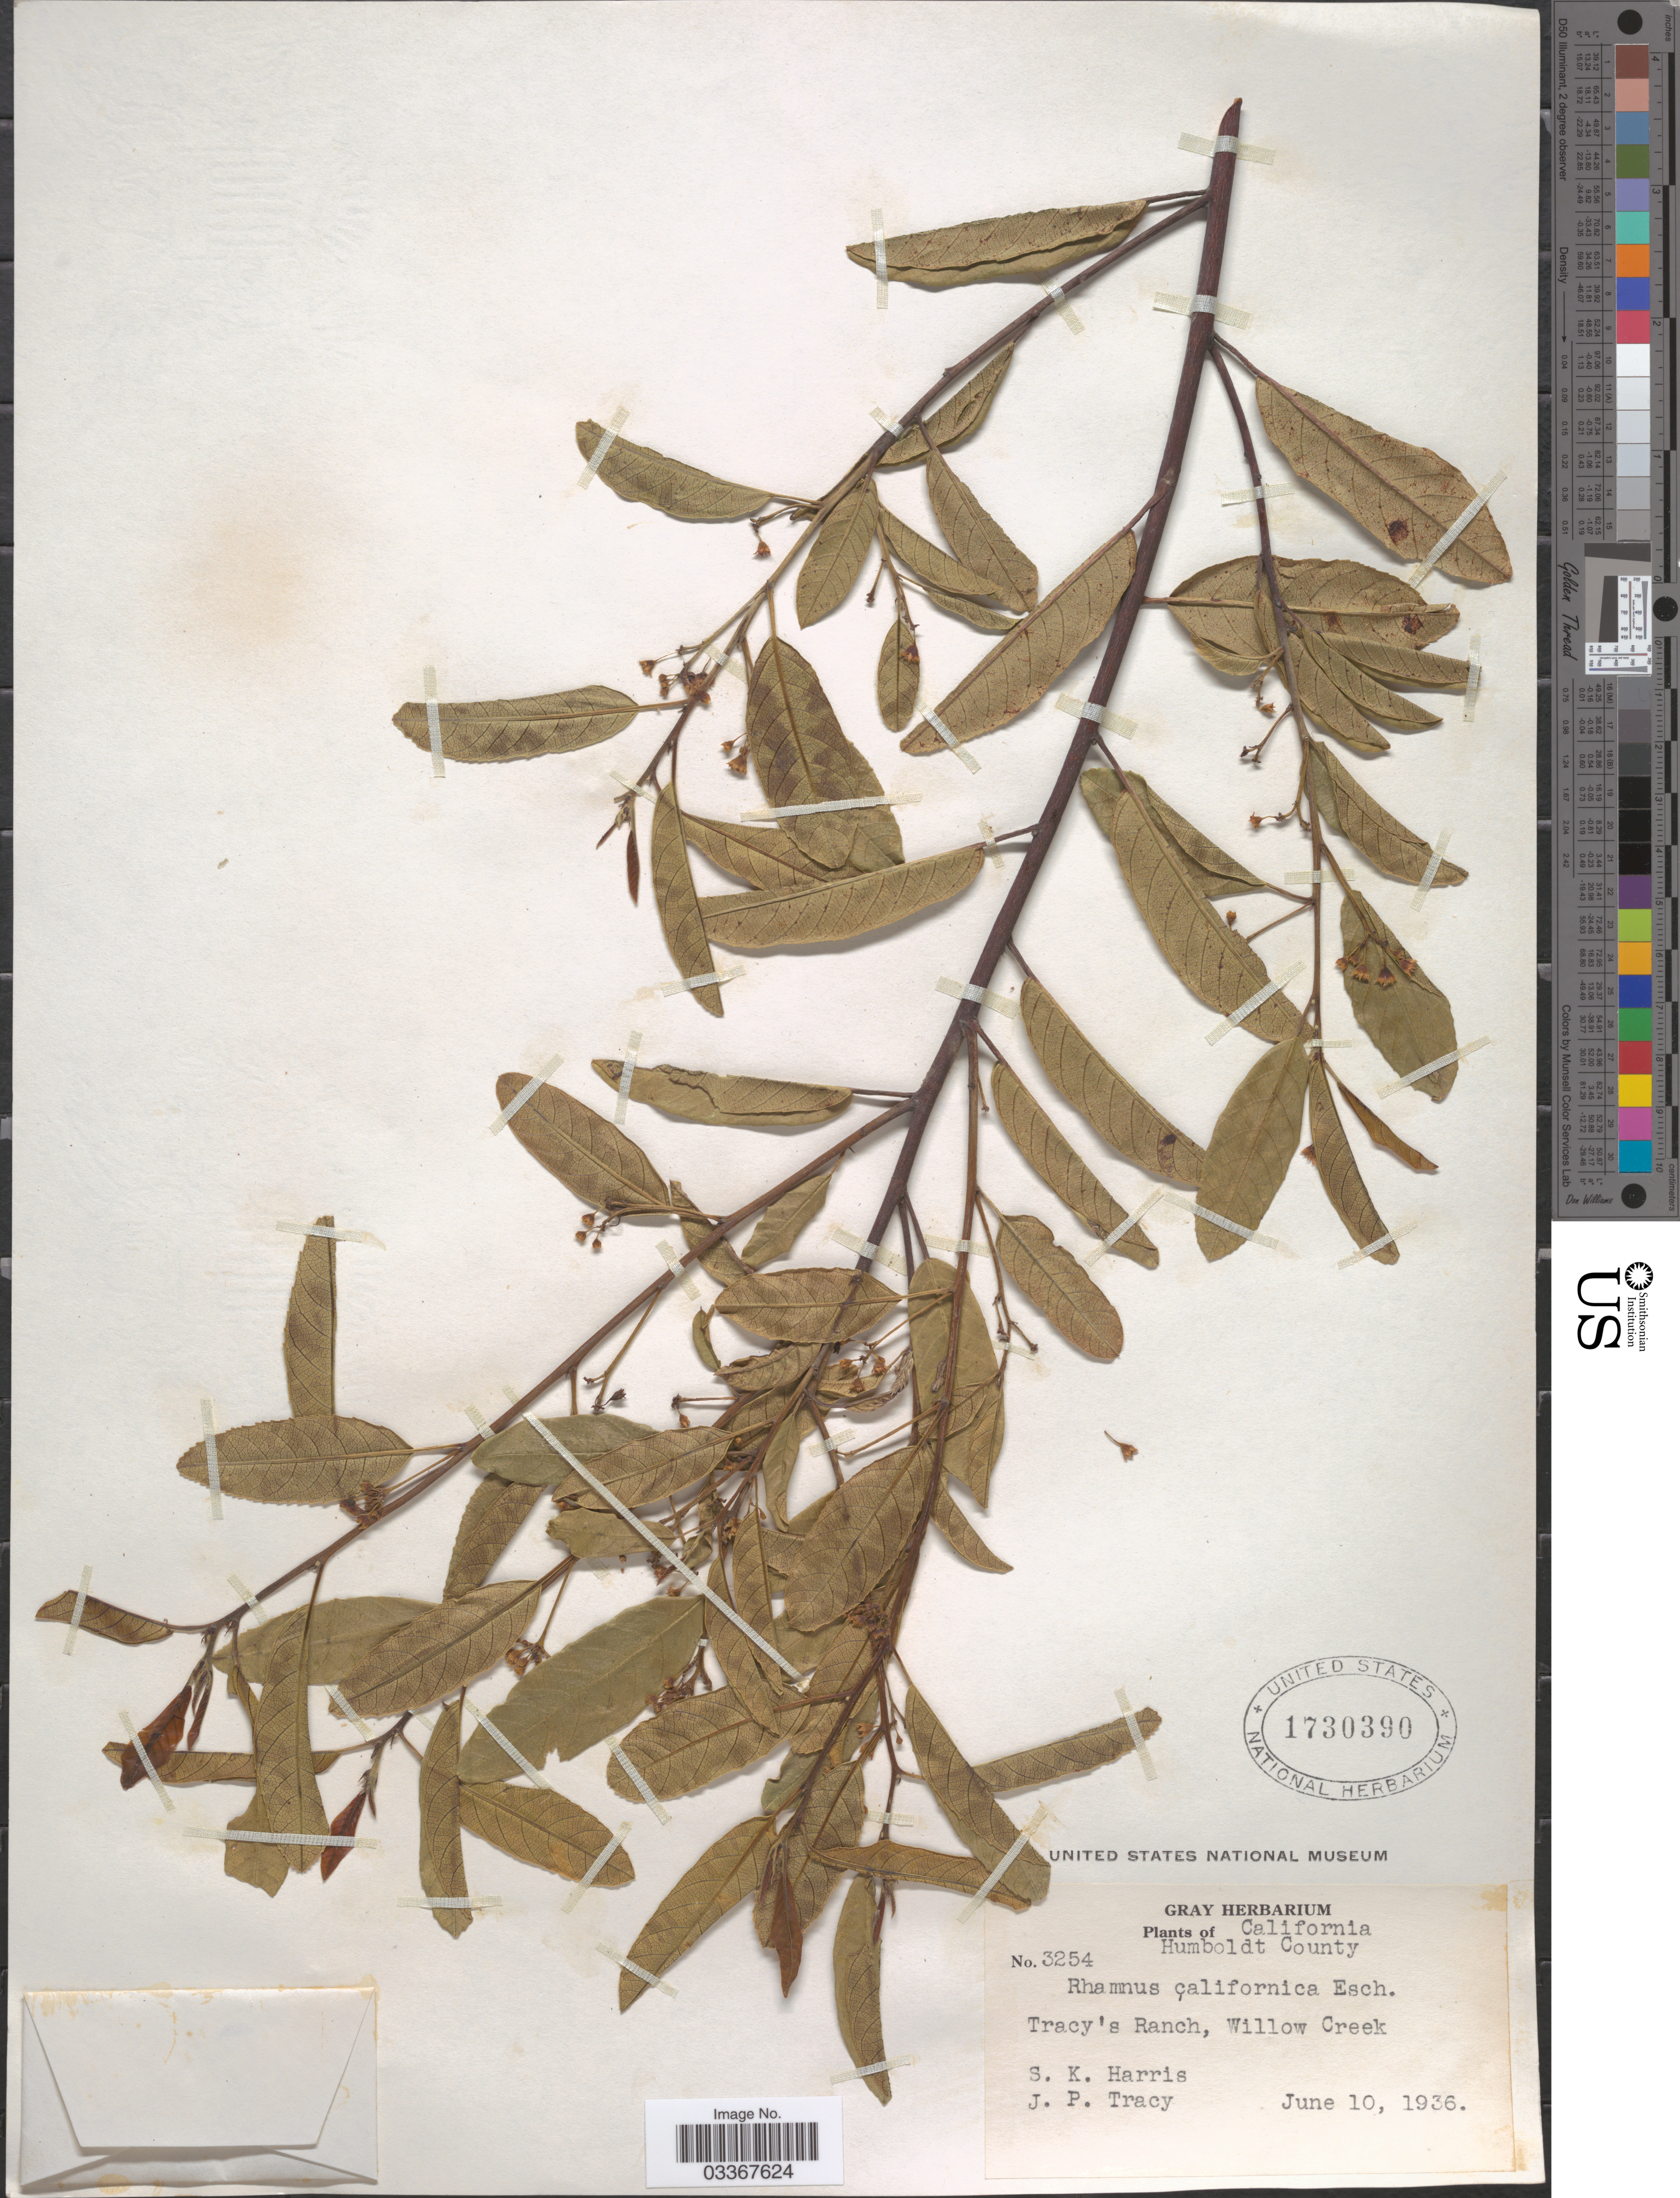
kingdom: Plantae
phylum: Tracheophyta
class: Magnoliopsida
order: Rosales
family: Rhamnaceae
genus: Frangula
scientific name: Frangula californica subsp. californica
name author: (Eschsch.) A. Gray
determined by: Strong, Mark T., (BOT), Smithsonian Institution - National Museum of Natural History (UNITED STATES)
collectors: S. K. Harris & J. Tracy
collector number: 3254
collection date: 1936-06-10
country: United States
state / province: California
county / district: Humboldt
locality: Humboldt County, Tracy's Ranch, Willow Creek.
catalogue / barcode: US 1730390